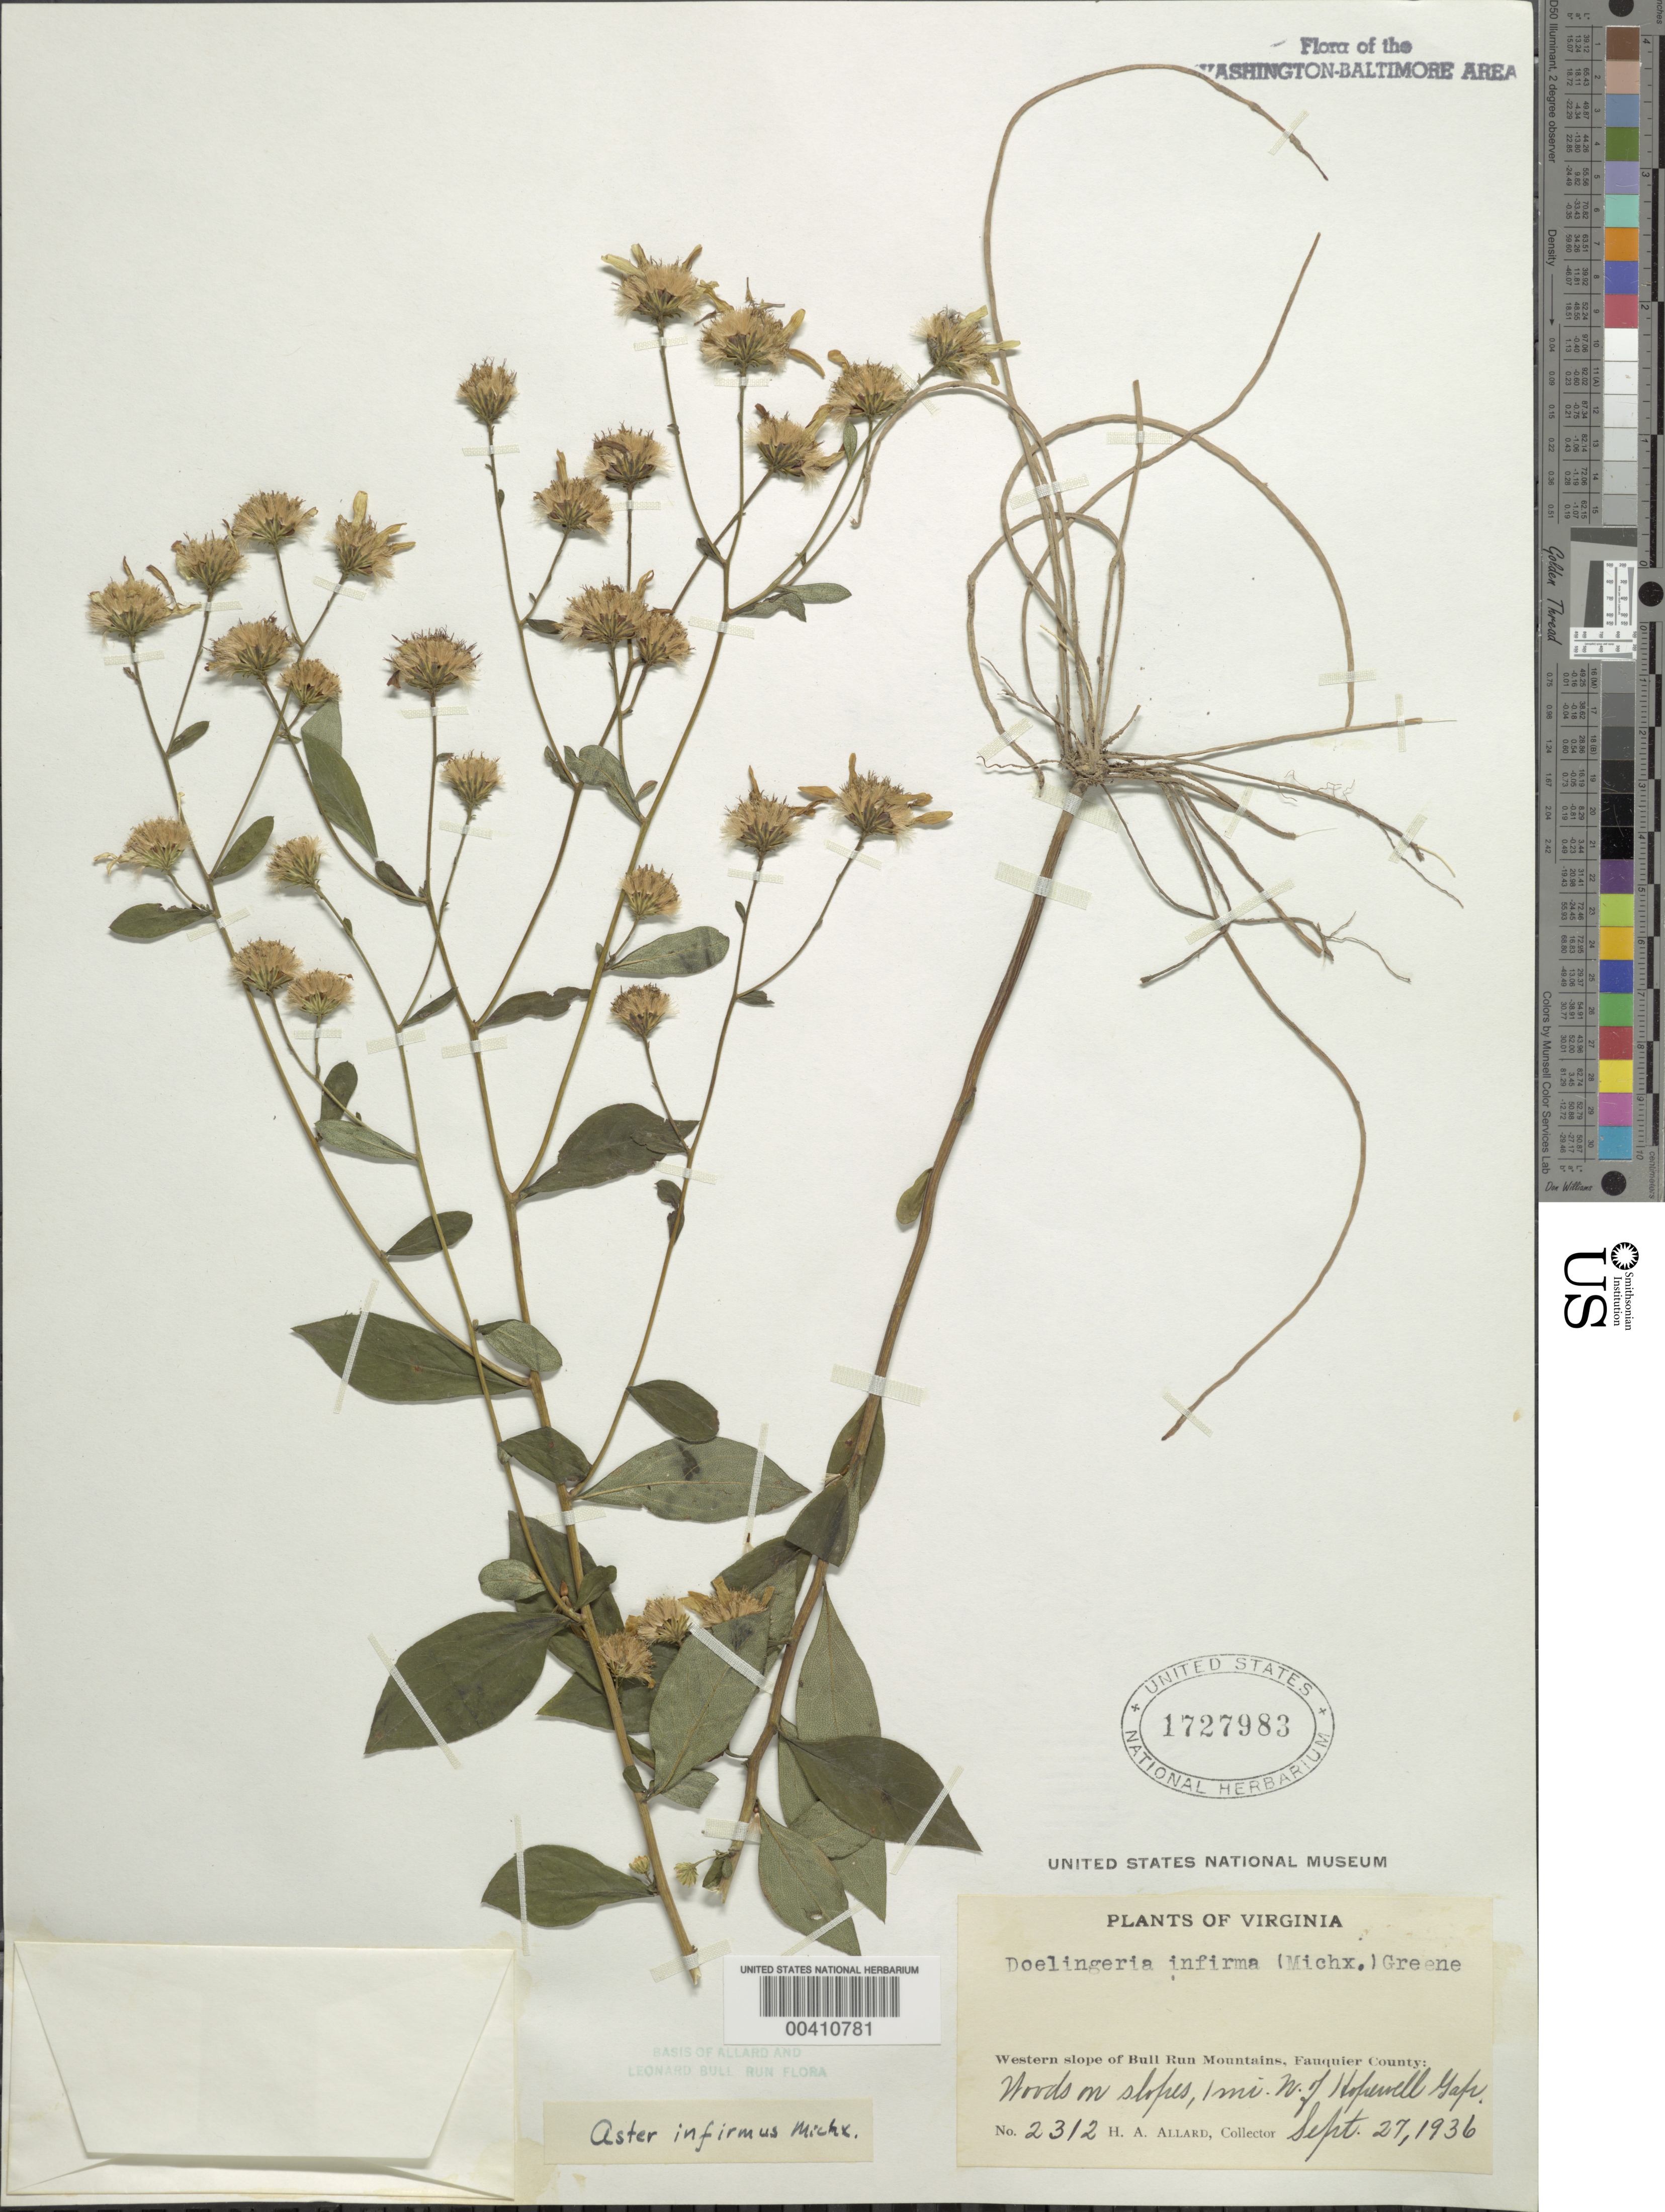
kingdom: Plantae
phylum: Tracheophyta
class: Magnoliopsida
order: Asterales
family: Asteraceae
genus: Doellingeria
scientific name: Doellingeria infirma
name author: (Michx.) Greene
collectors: H. A. Allard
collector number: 2312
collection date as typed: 27 Sep 1936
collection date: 1936-09-27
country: United States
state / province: Virginia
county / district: Fauquier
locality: W of Hopewell Gap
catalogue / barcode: US 1727983